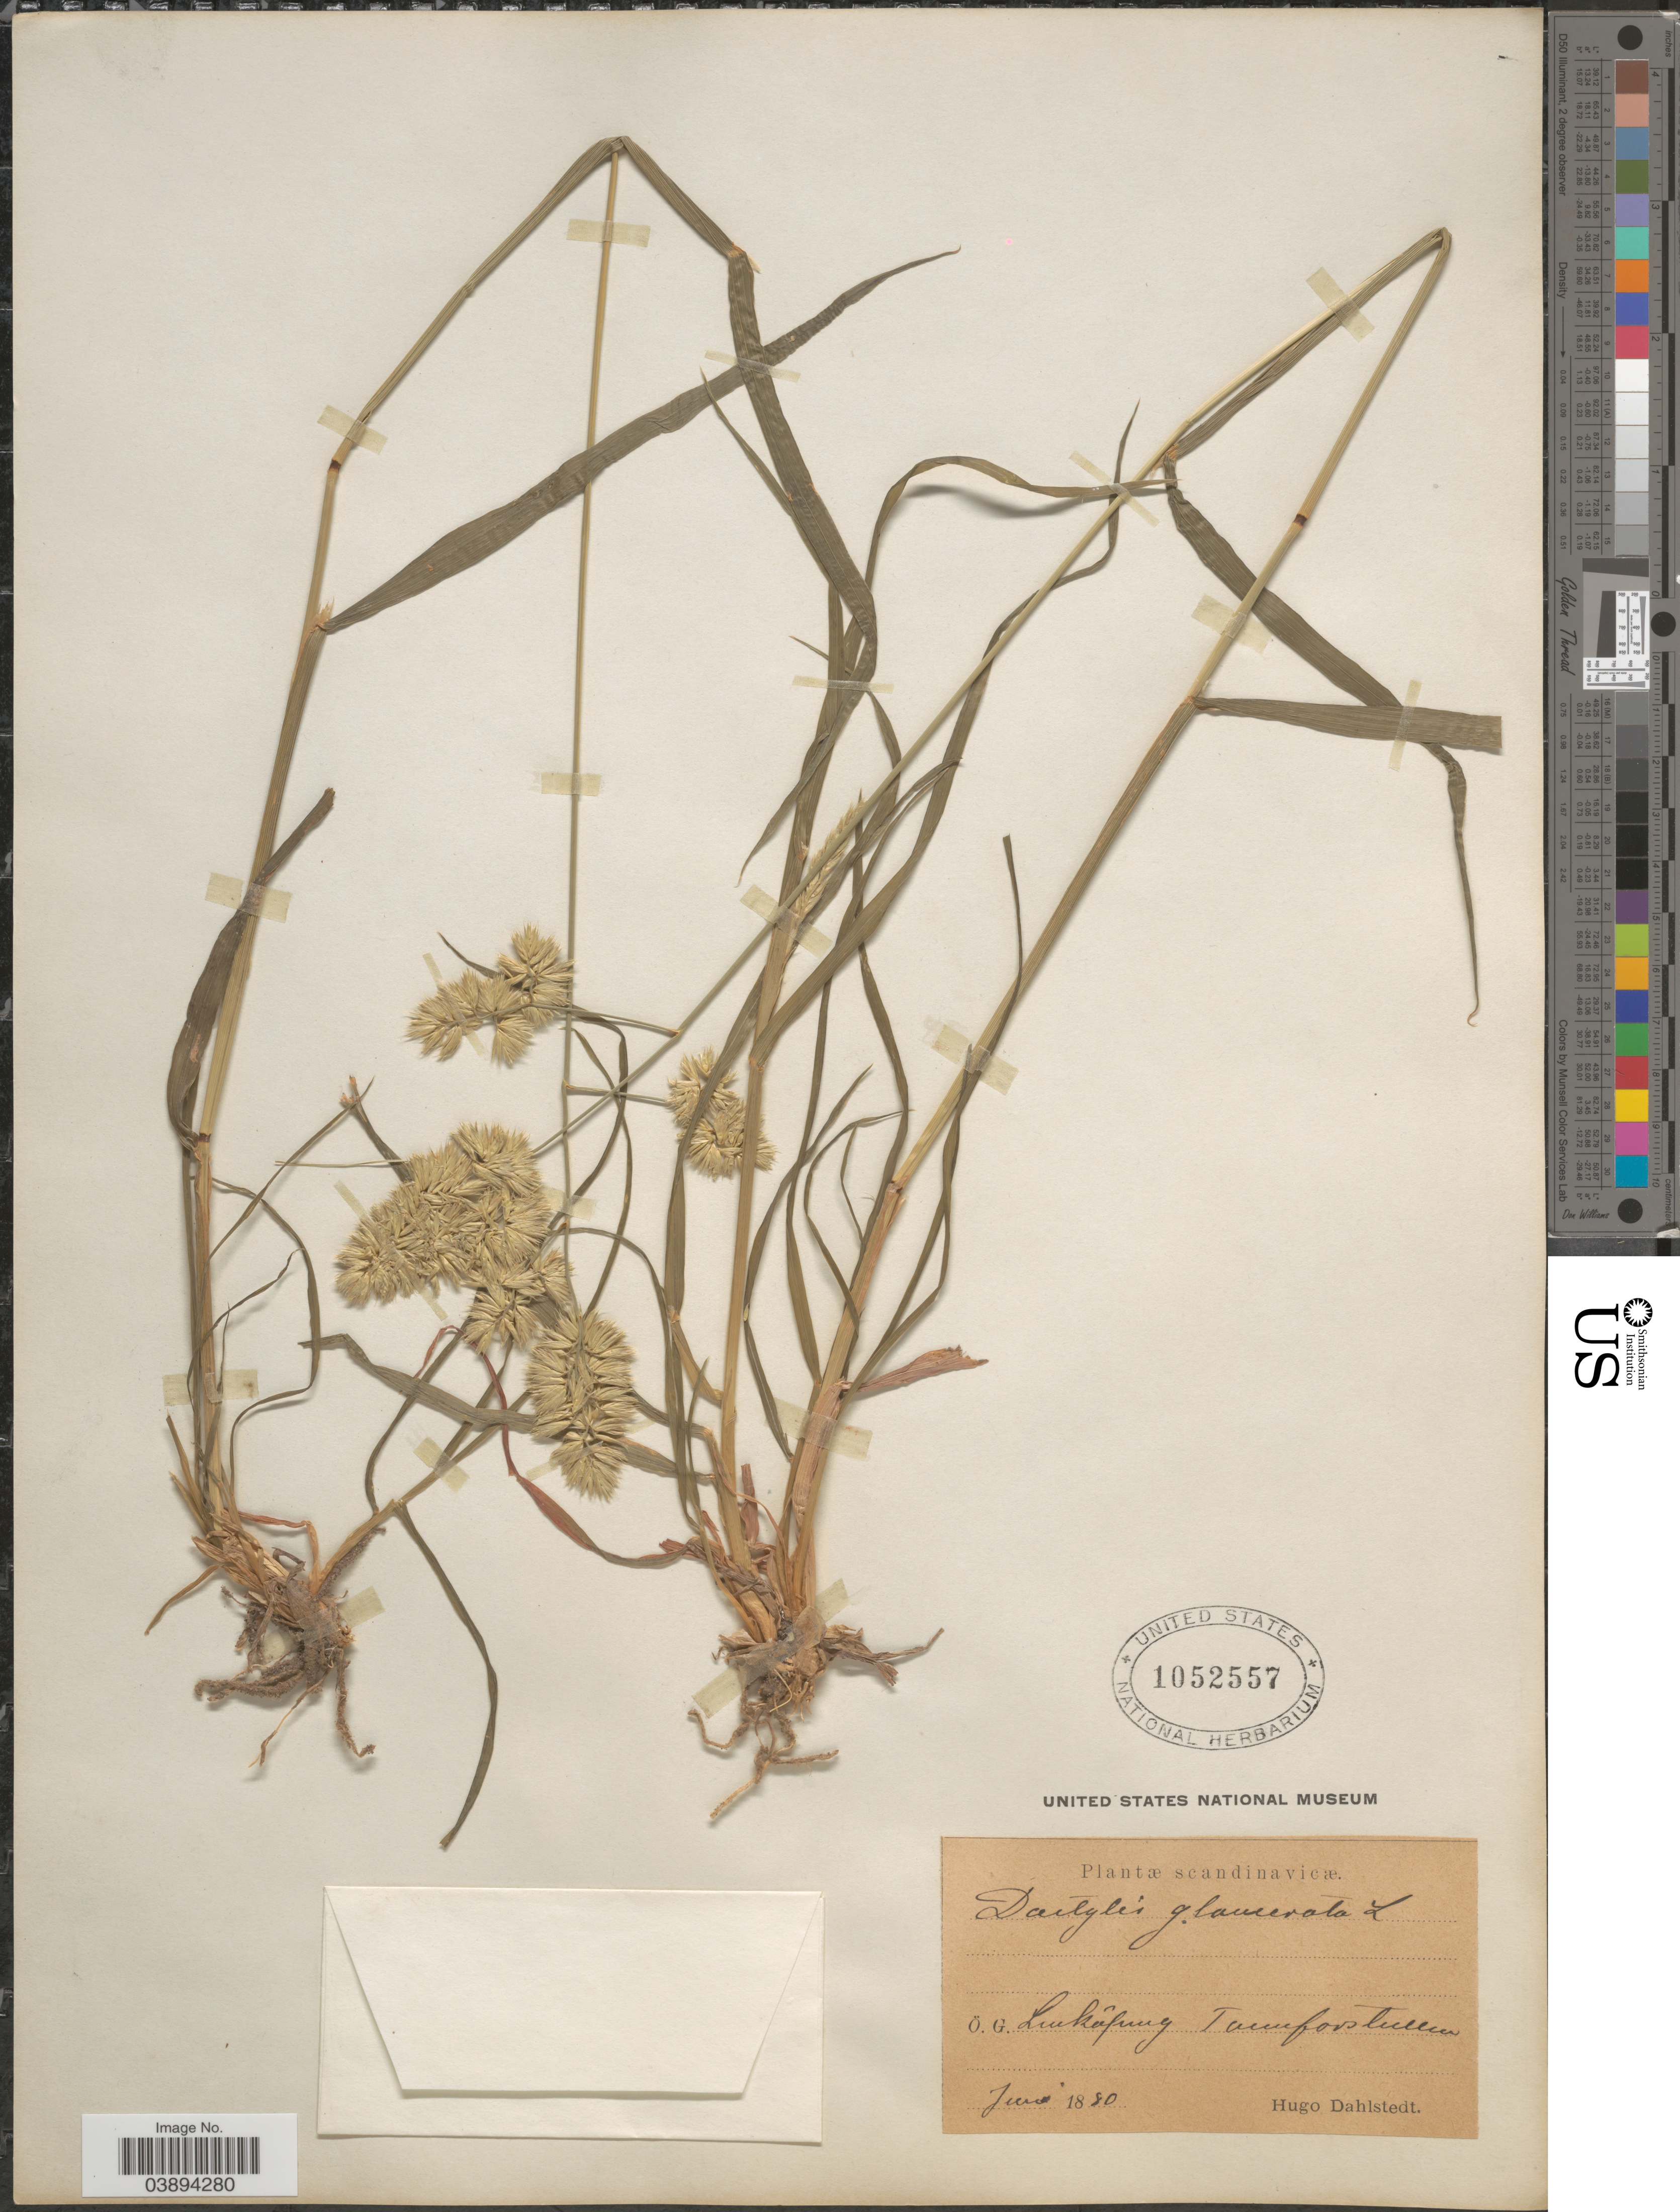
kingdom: Plantae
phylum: Tracheophyta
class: Liliopsida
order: Poales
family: Poaceae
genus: Dactylis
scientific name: Dactylis glomerata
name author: L.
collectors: H. G. Dahlstedt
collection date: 1880-06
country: Sweden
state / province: Östergötland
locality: Scandinavicæ. Ö. G. Linköping. Tannforstullen.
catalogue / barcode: US 1052557